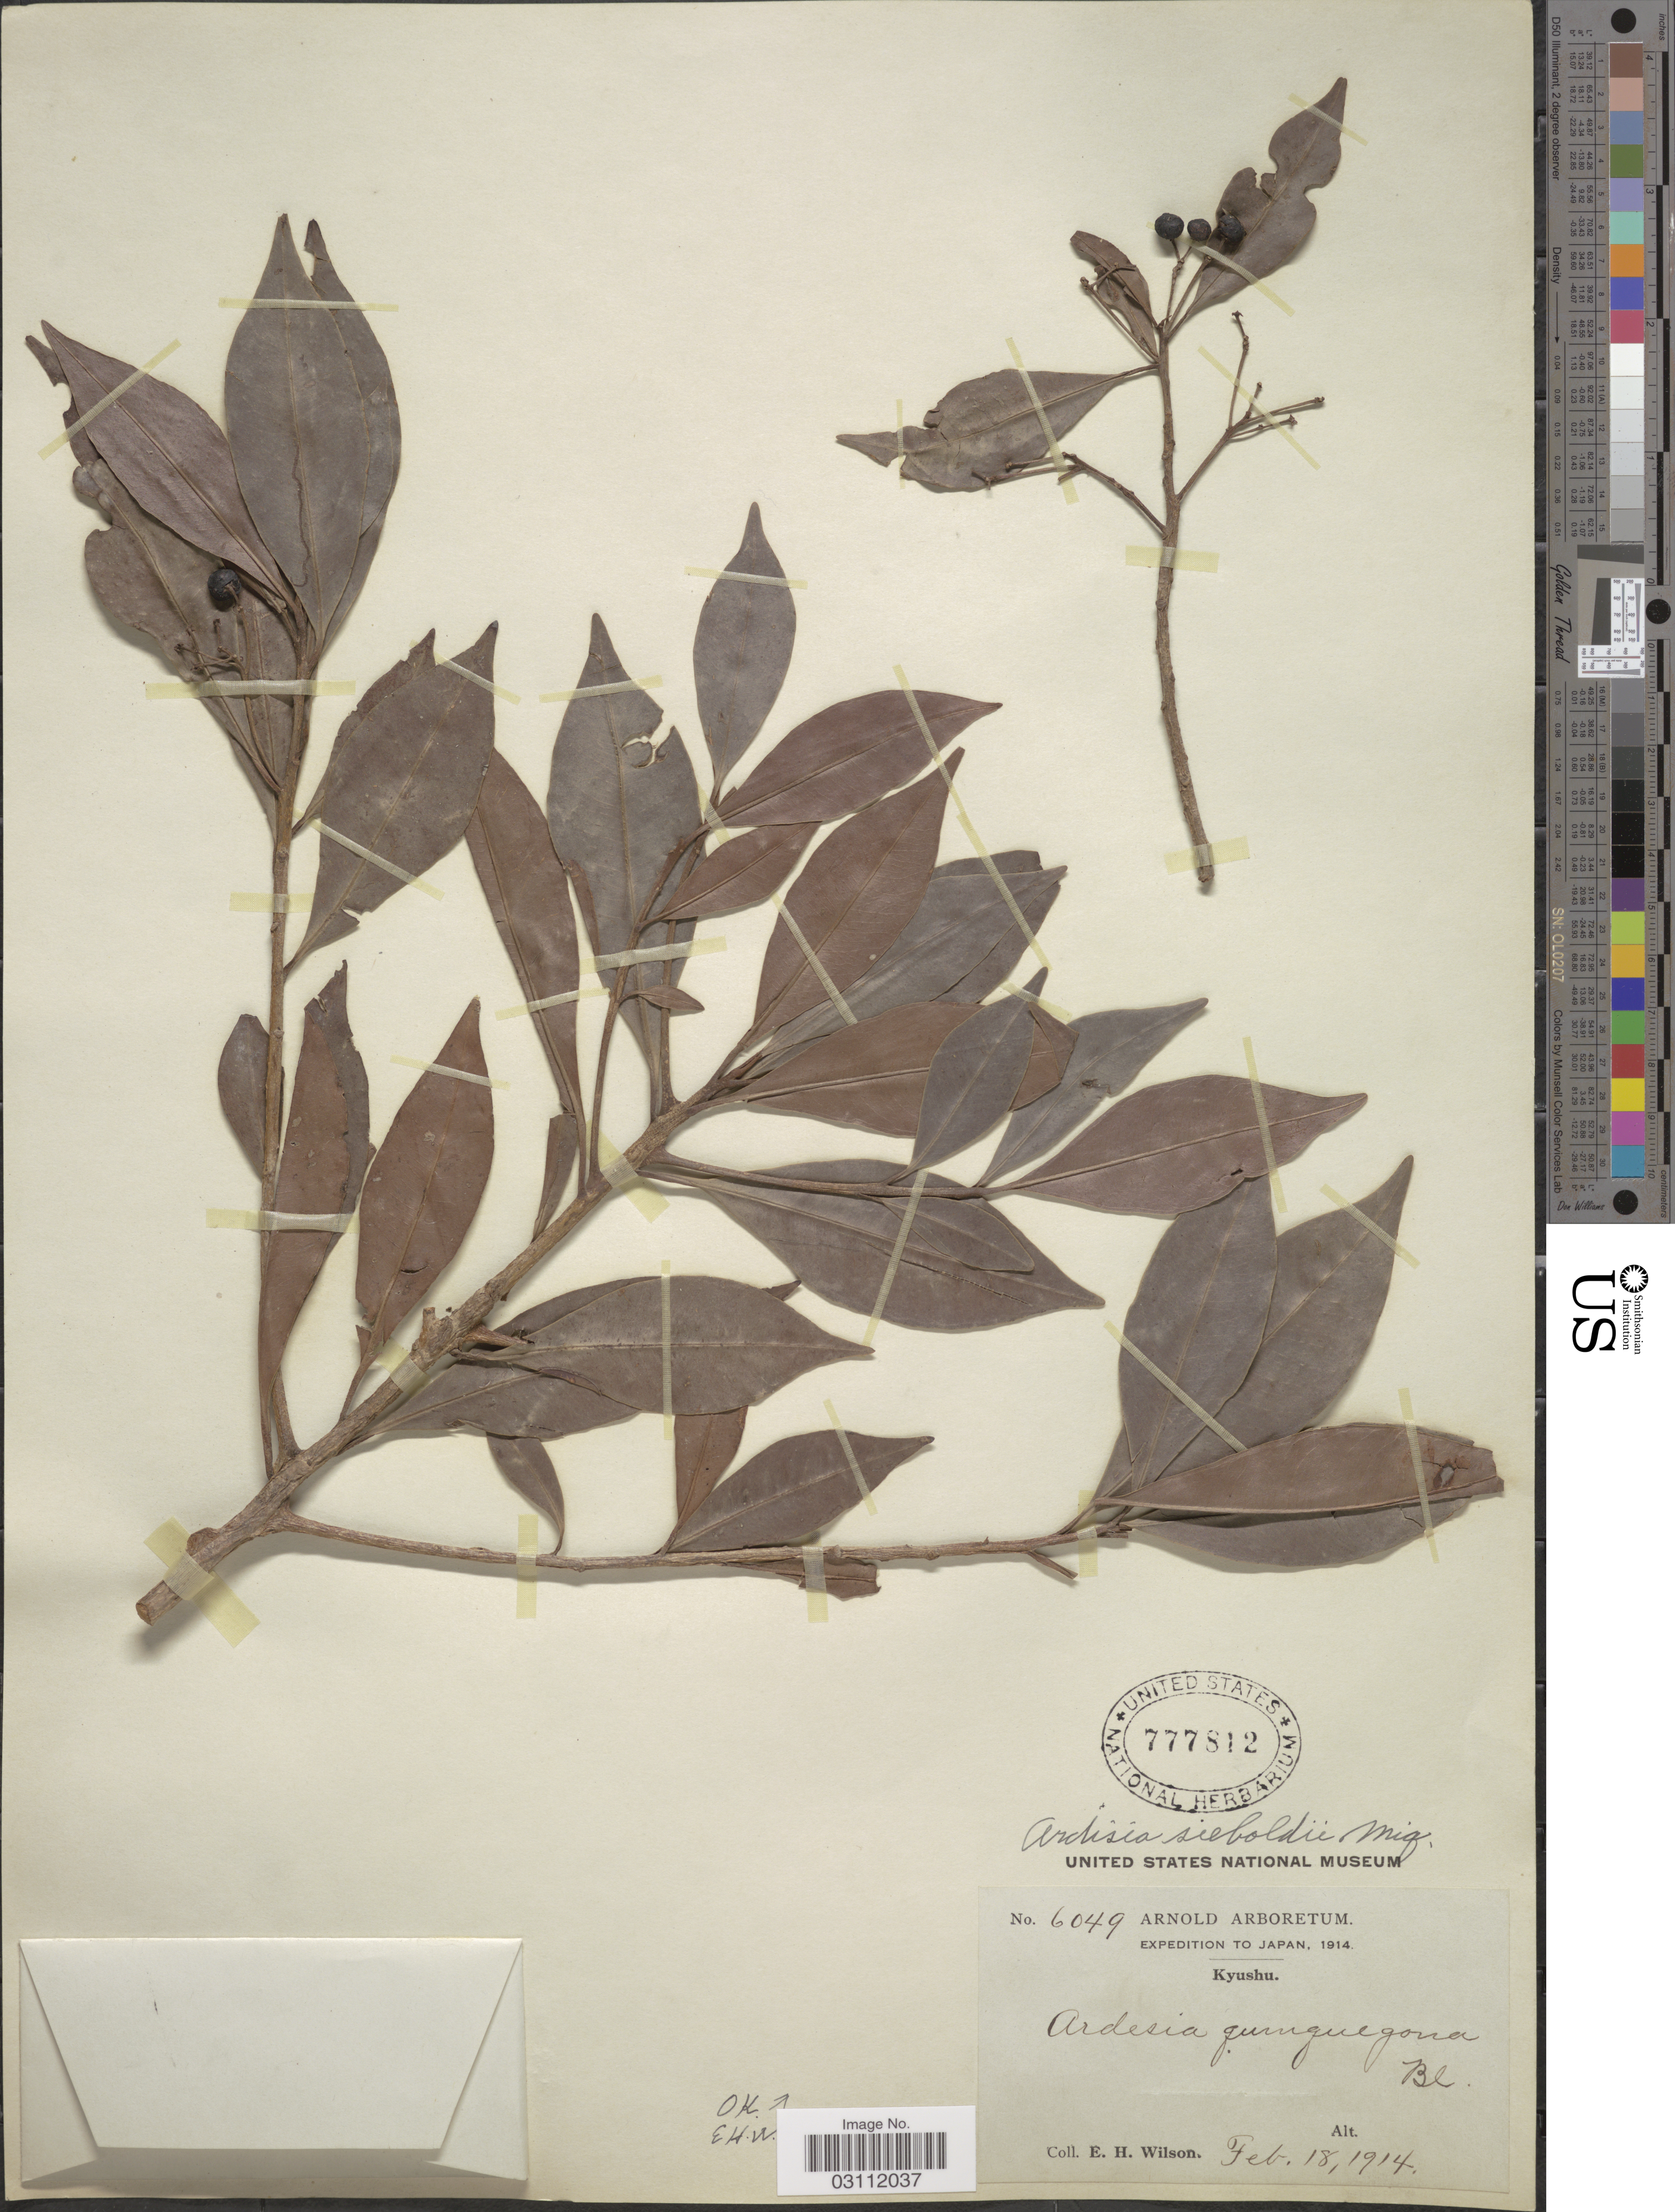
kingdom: Plantae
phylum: Tracheophyta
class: Magnoliopsida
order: Ericales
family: Primulaceae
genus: Ardisia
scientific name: Ardisia sieboldii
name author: Miq.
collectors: E. Wilson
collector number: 6049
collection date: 1914-02-18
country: Japan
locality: Kyushu.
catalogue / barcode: US 777812